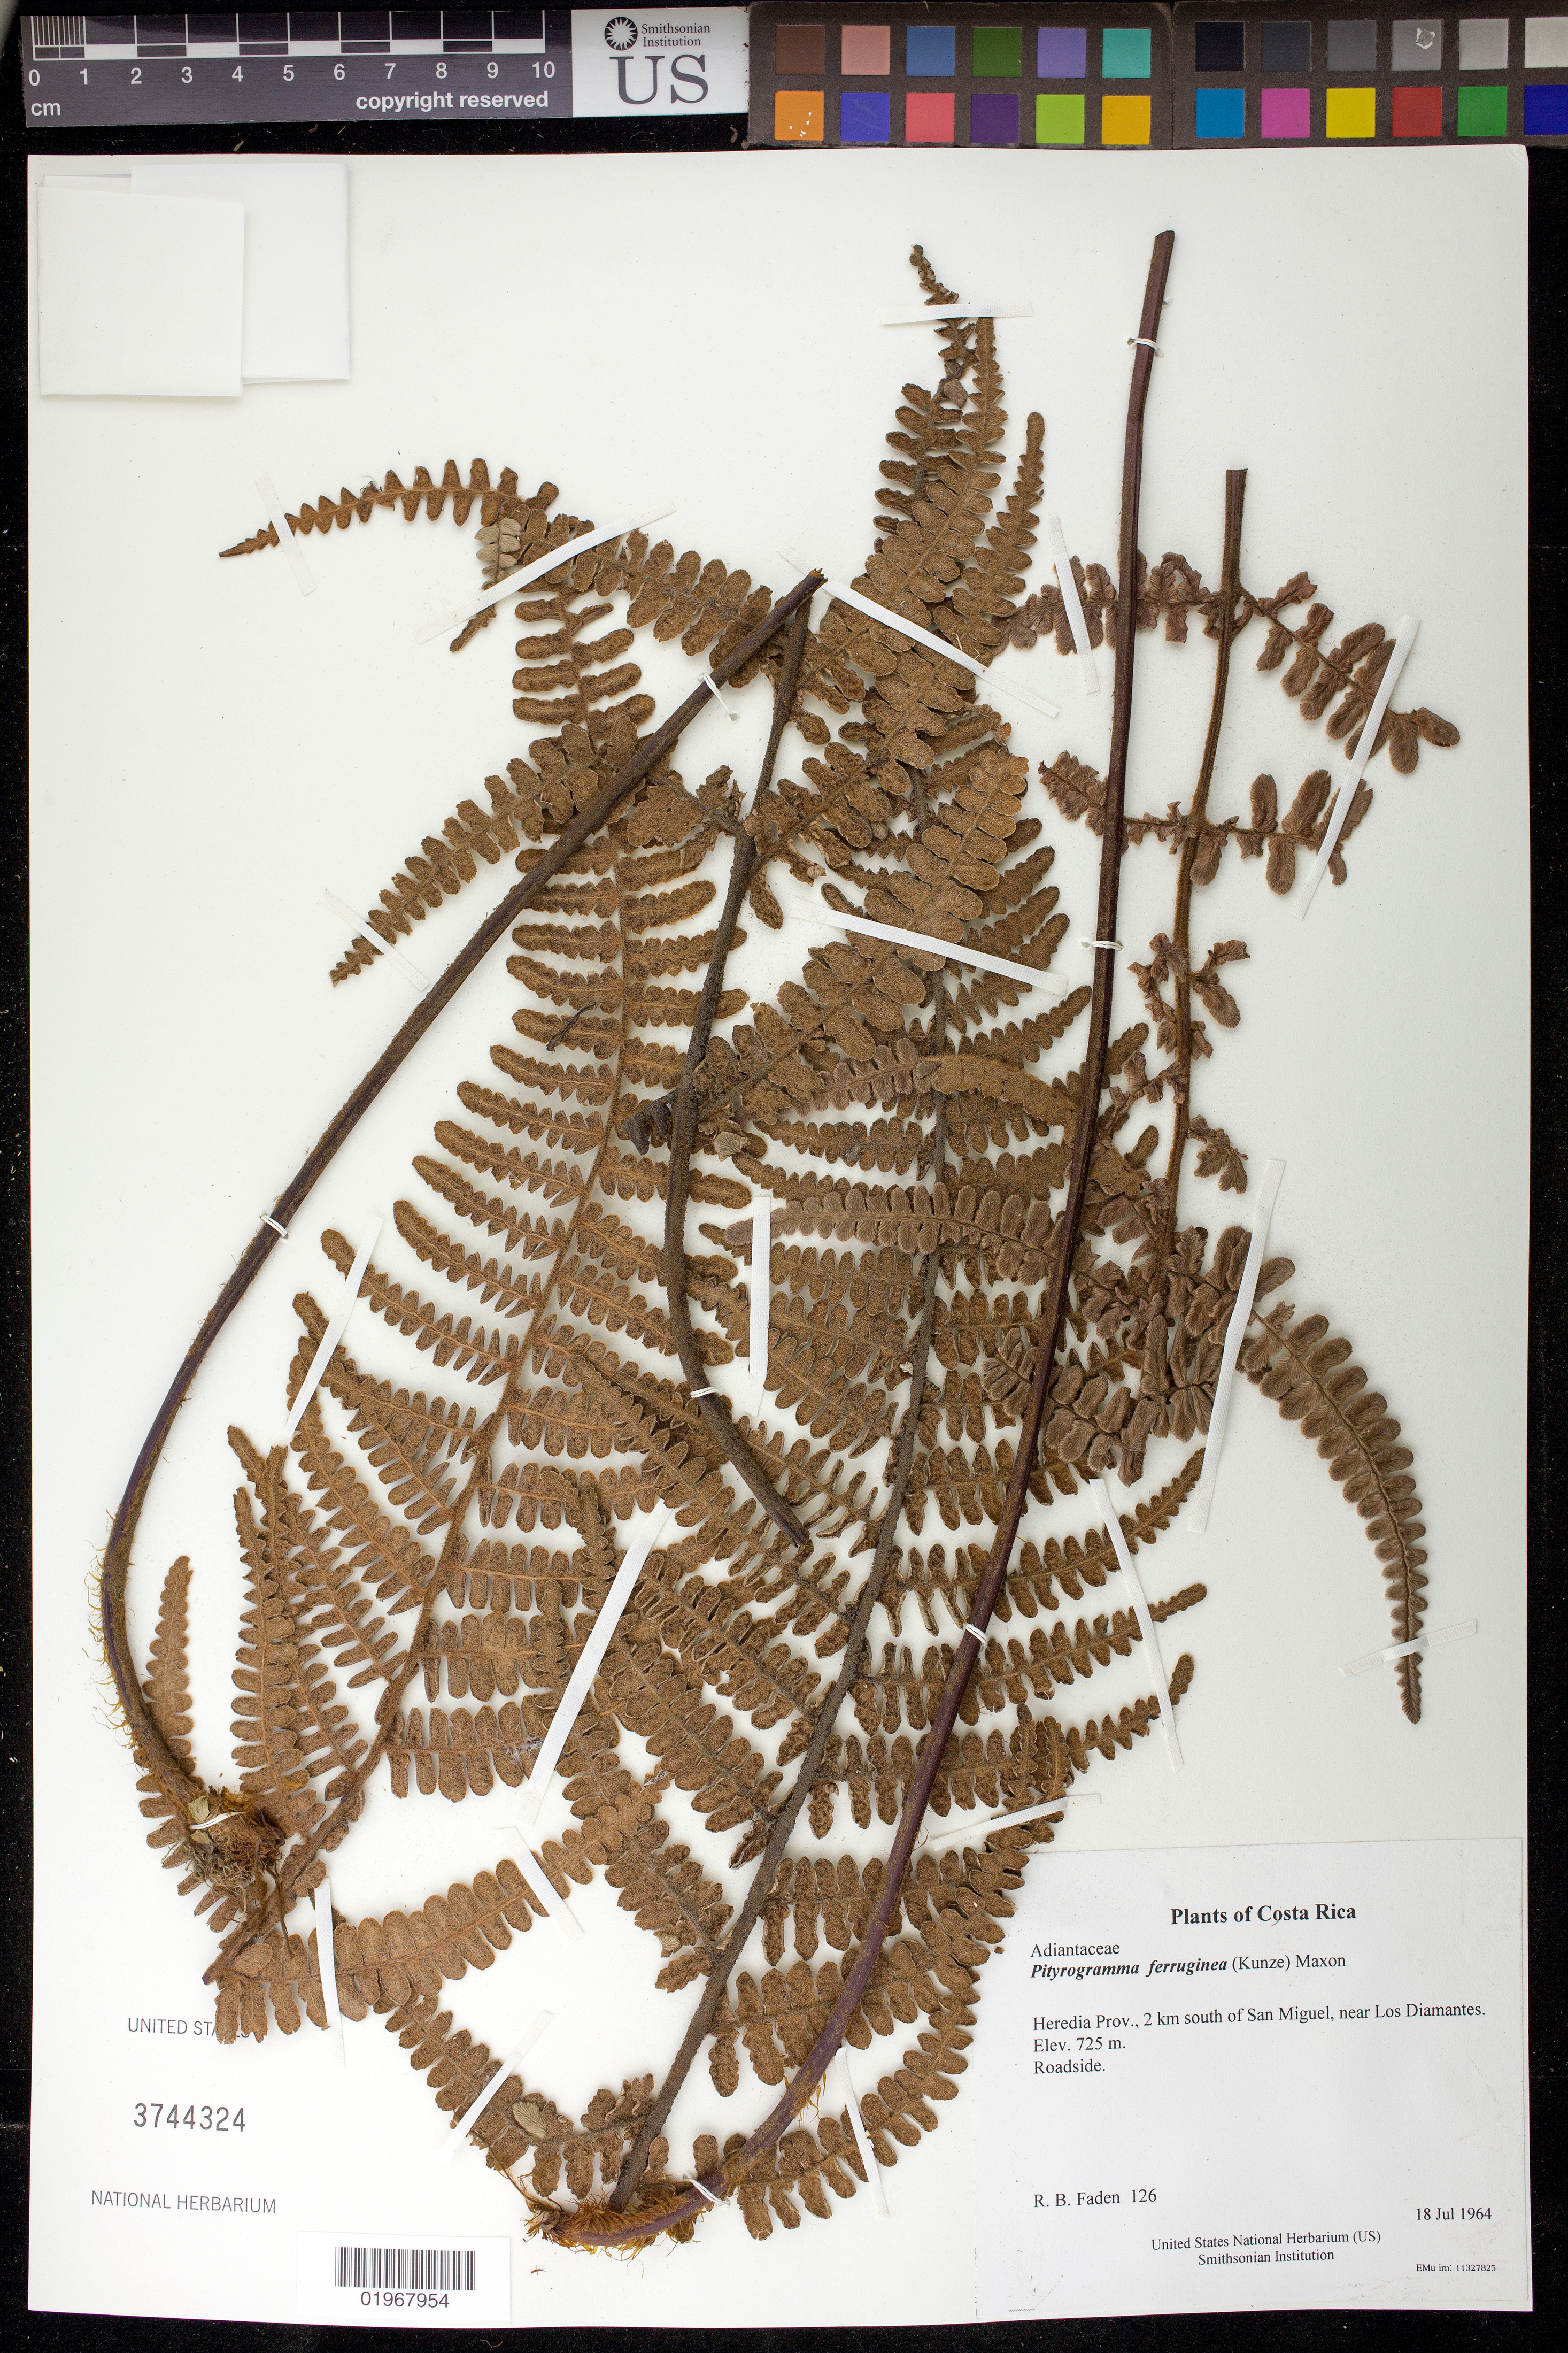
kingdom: Plantae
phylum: Tracheophyta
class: Polypodiopsida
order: Polypodiales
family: Pteridaceae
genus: Pityrogramma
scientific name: Pityrogramma ferruginea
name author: (Kunze) Maxon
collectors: R. B. Faden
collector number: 126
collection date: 1964-07-18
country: Costa Rica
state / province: Heredia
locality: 2 km south of San Miguel, near Los Diamantes.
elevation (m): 725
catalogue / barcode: US 3744324